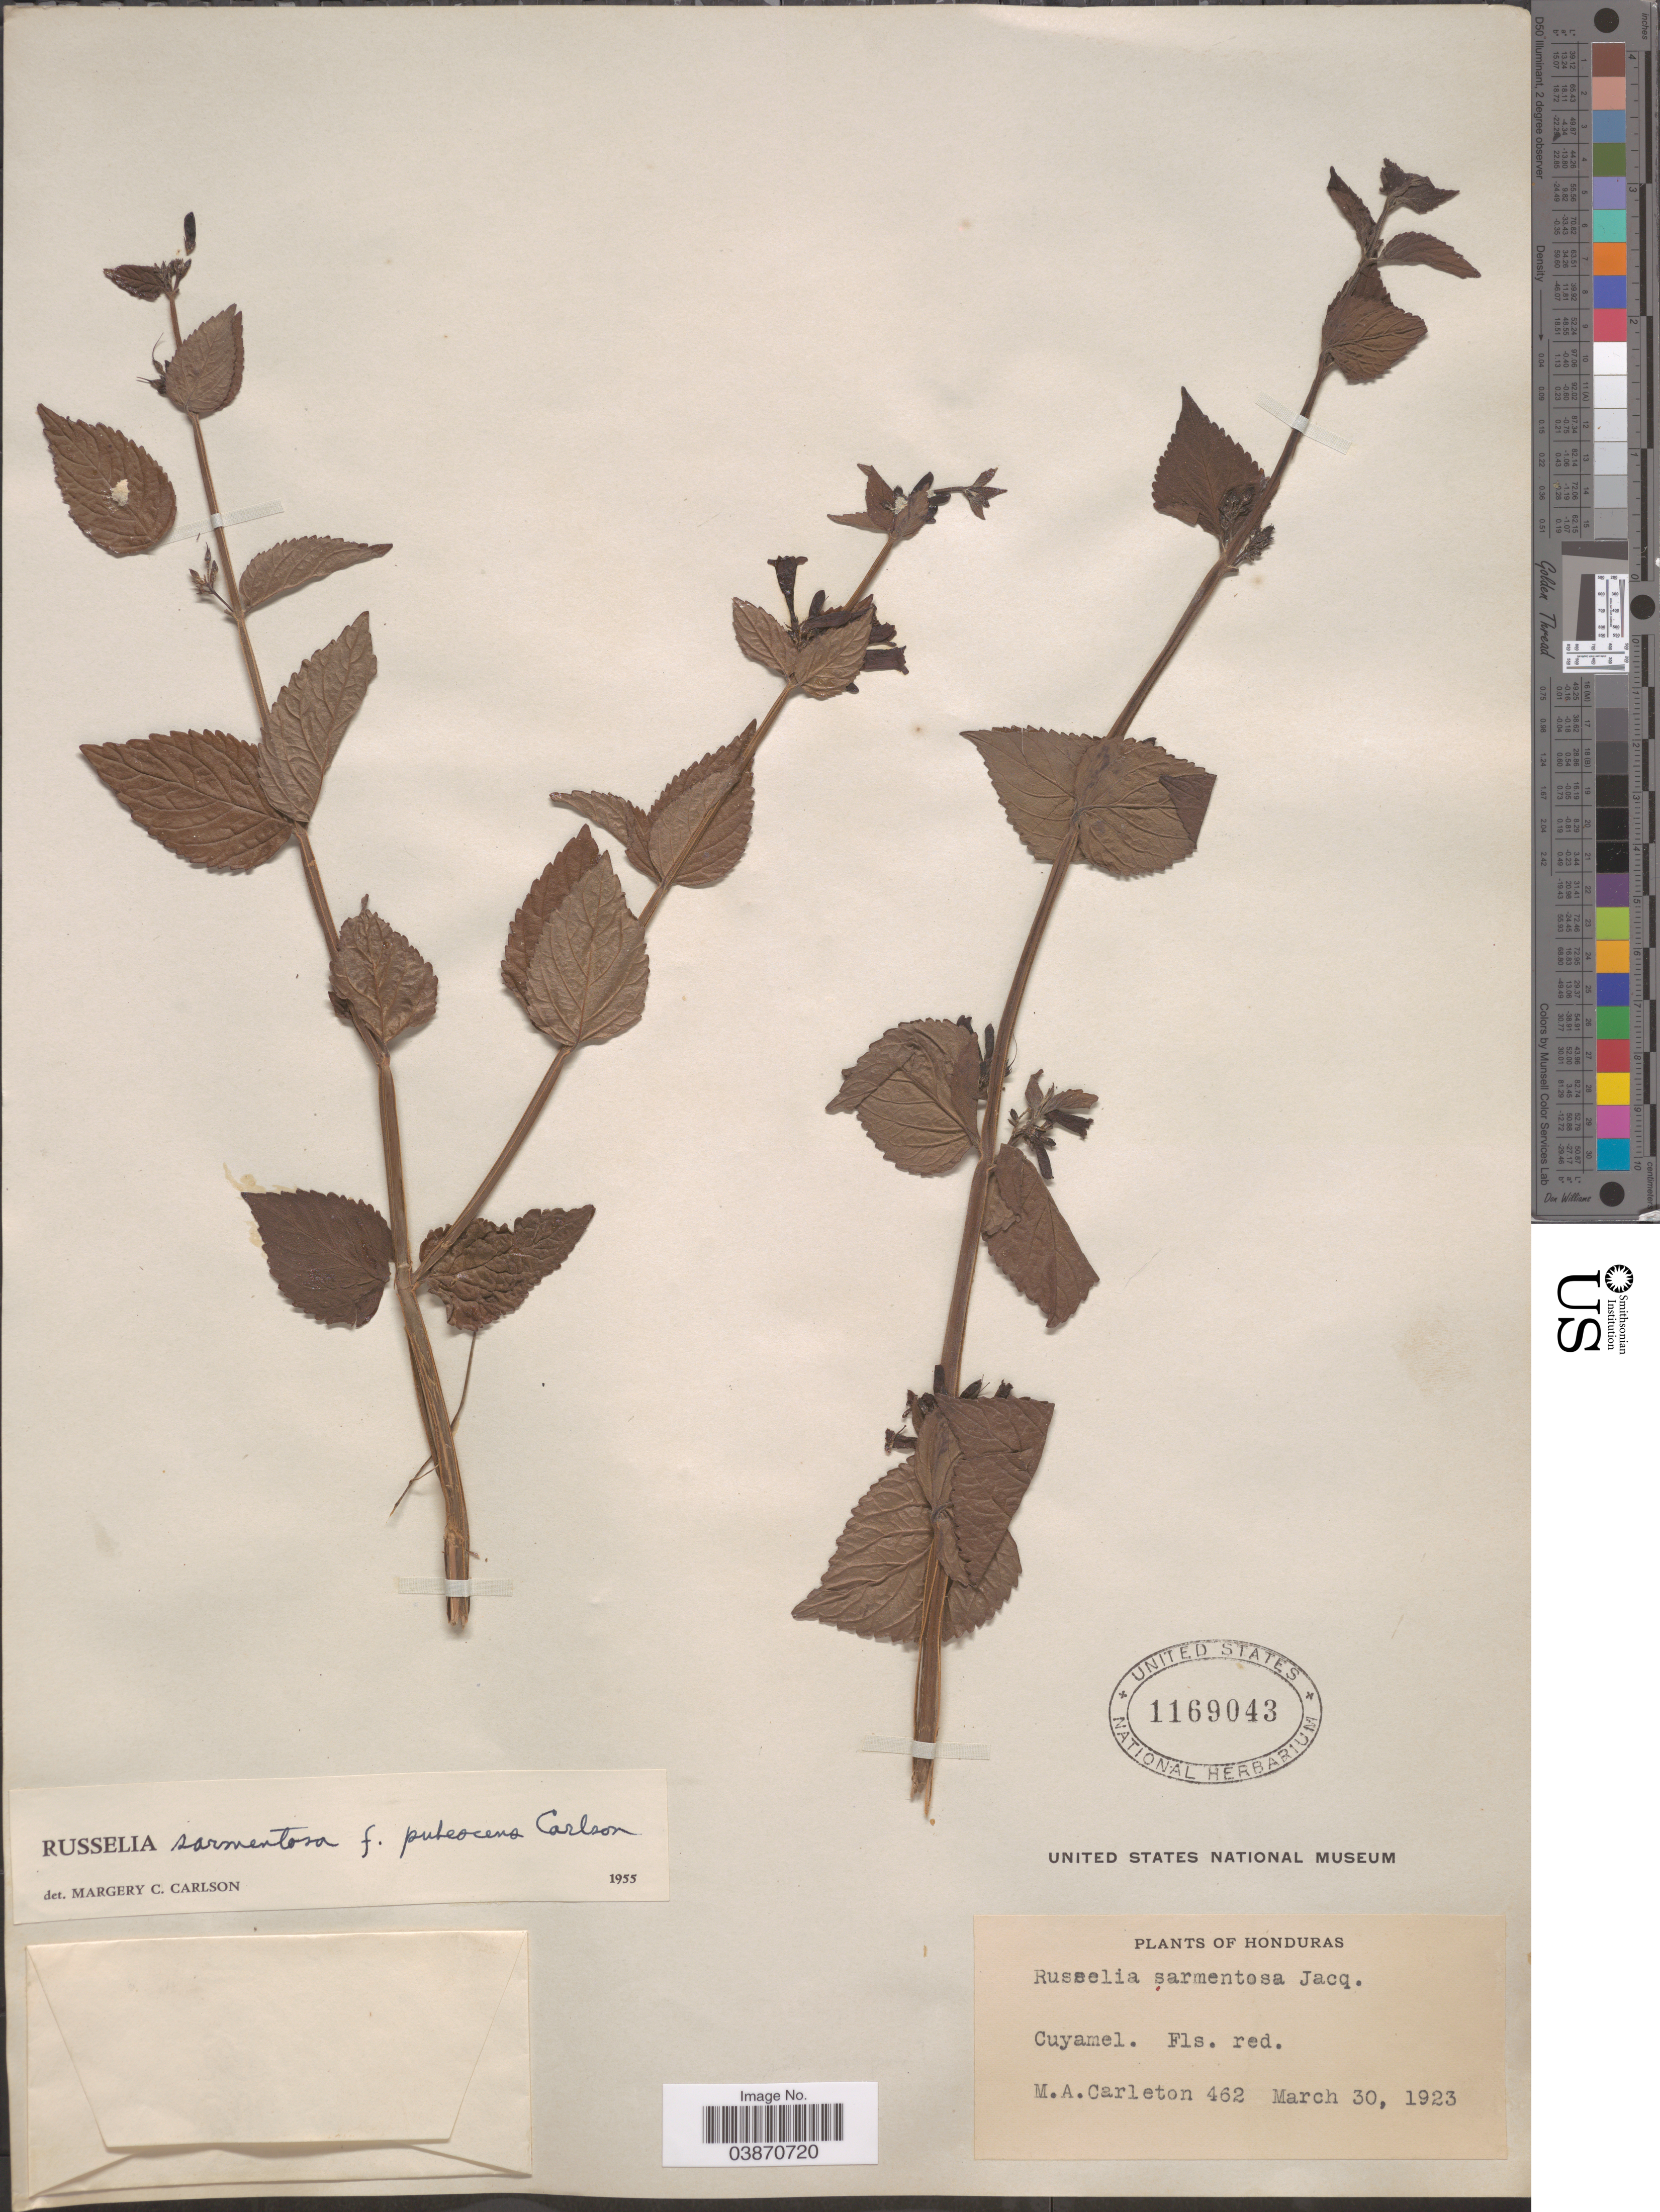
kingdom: Plantae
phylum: Tracheophyta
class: Magnoliopsida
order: Lamiales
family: Plantaginaceae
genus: Russelia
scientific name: Russelia sarmentosa f. pubescens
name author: Carlson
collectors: M. A. Carleton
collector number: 462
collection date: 1923-03-30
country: Honduras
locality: Cuyamel.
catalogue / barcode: US 1169043